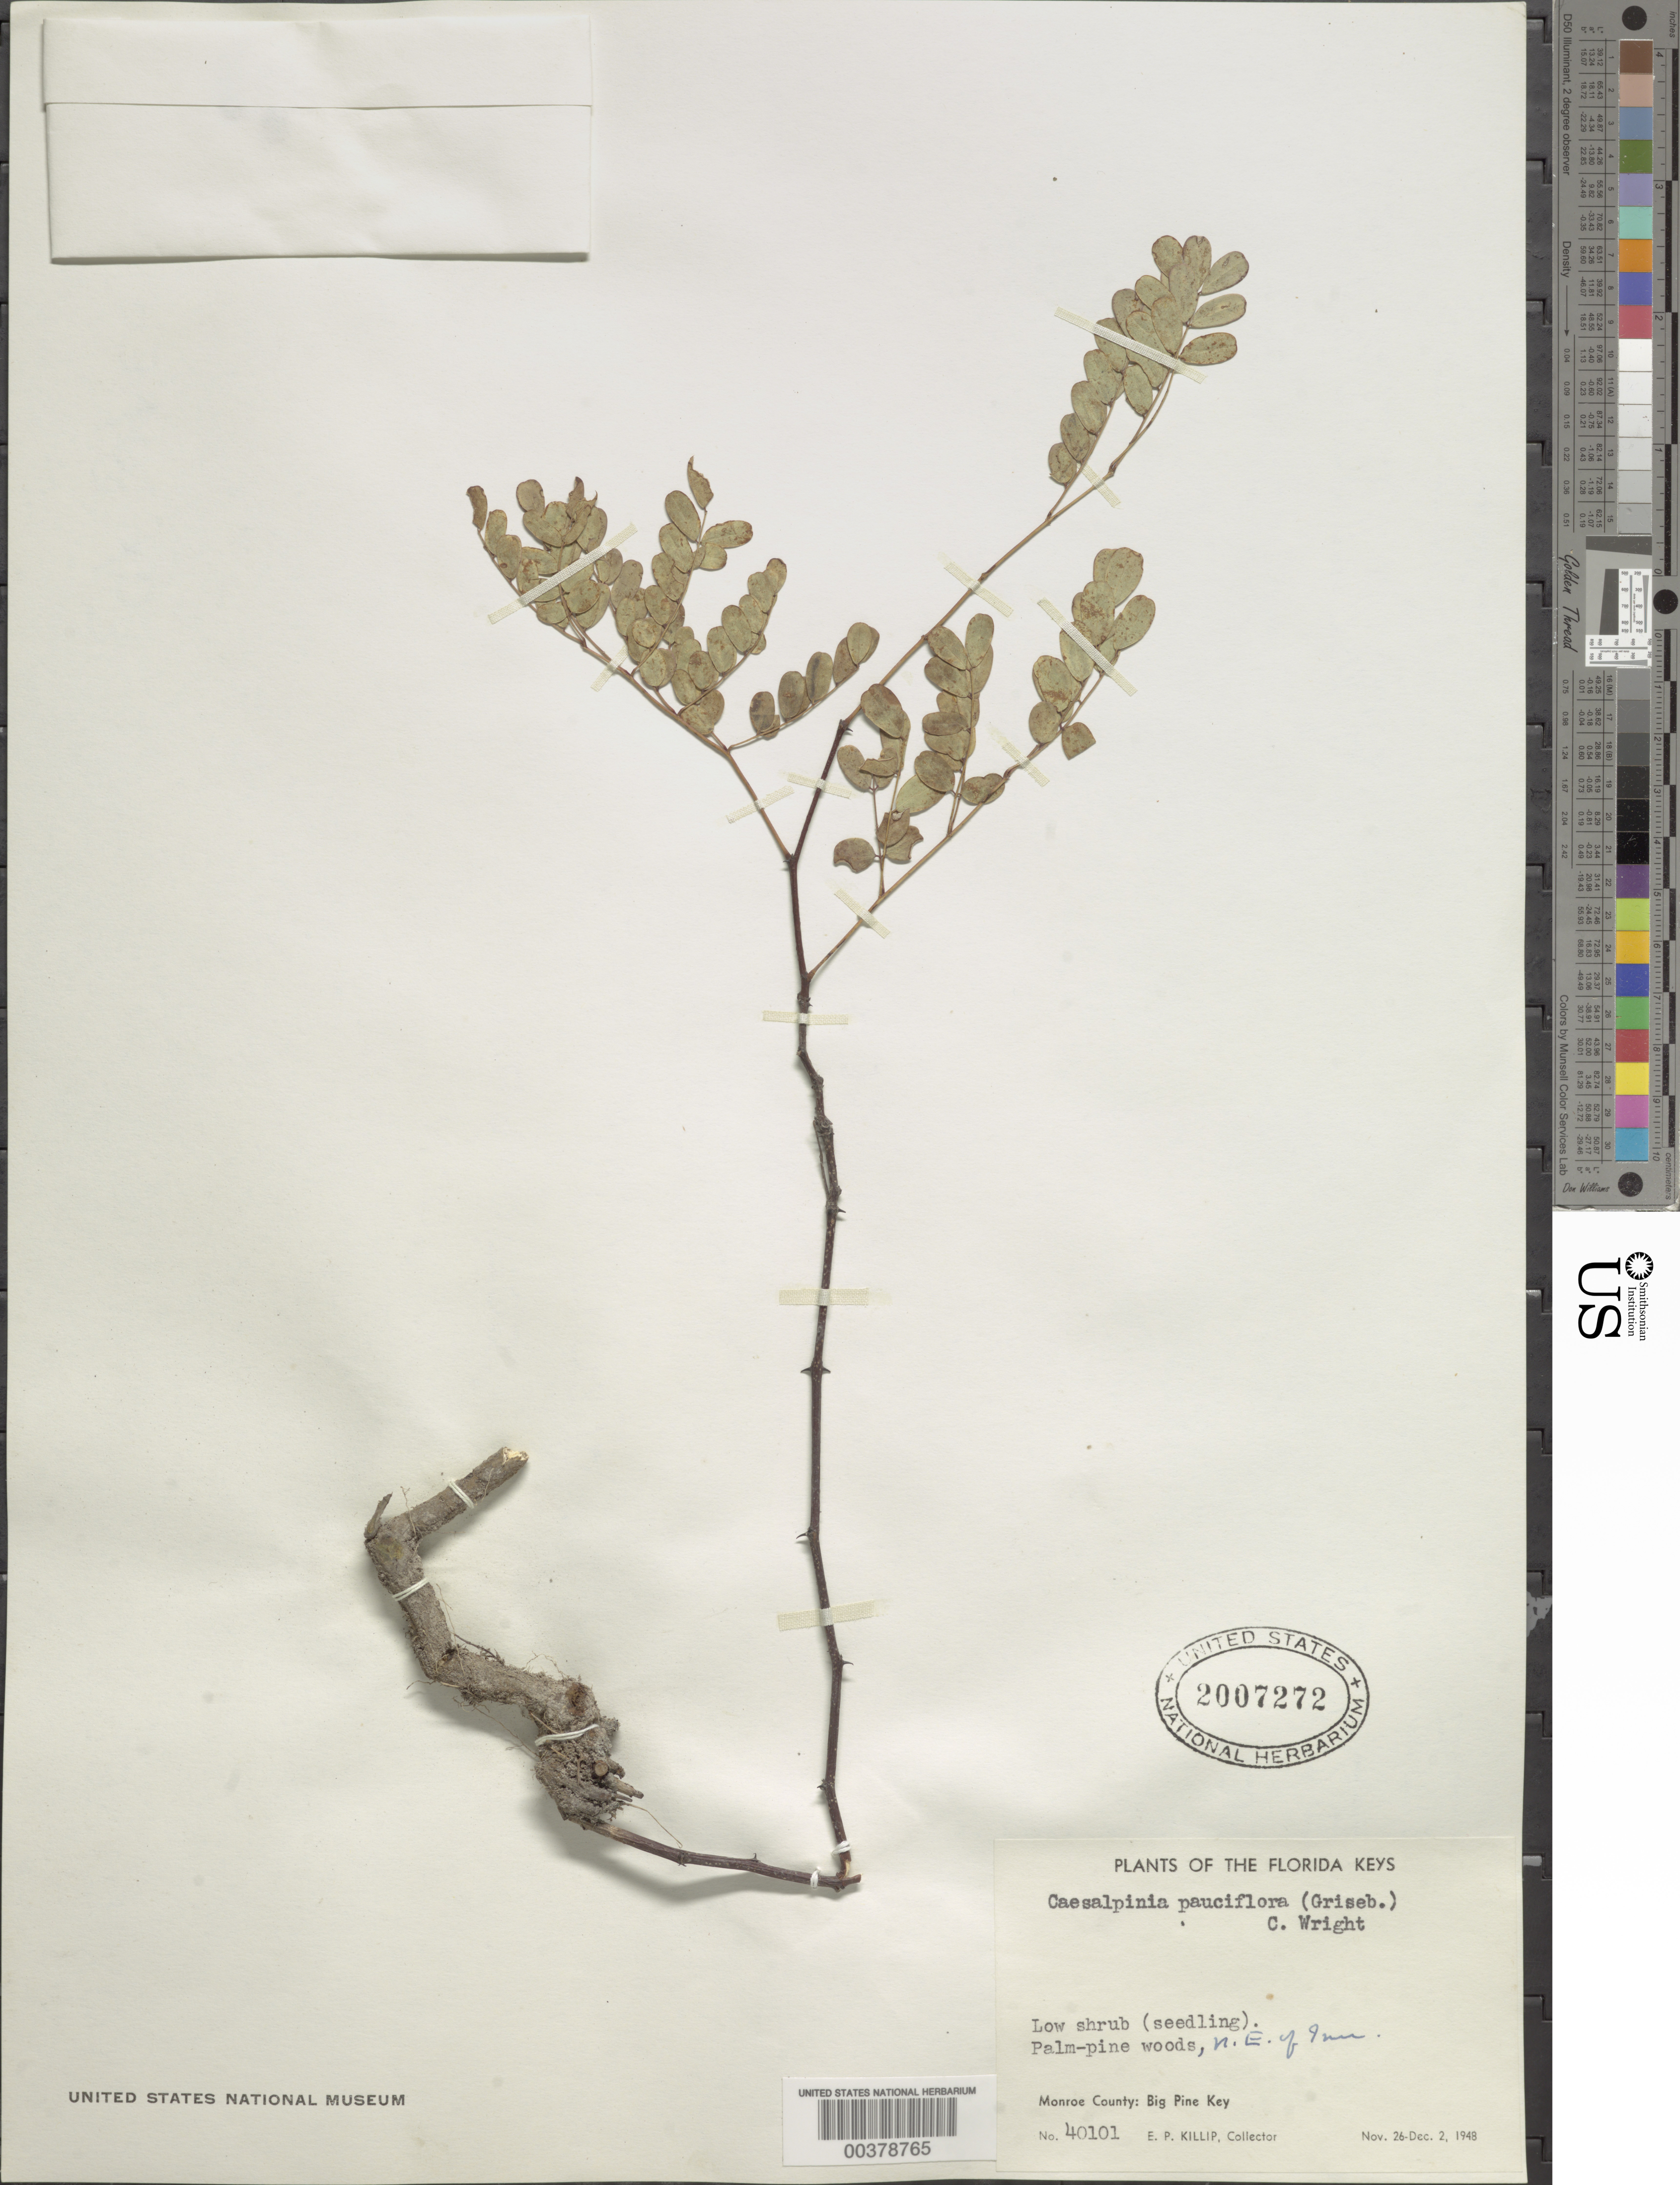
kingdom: Plantae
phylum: Tracheophyta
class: Magnoliopsida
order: Fabales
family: Fabaceae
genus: Denisophytum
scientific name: Denisophytum pauciflorum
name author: (Griseb.) Gagnon & G.P. Lewis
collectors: E. P. Killip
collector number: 40101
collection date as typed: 26 Nov 1948 to 02 Dec 1948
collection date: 1948-11-26/1948-12-02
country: United States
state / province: Florida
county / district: Monroe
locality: Big pine key, ne of inn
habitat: Pine-palm woods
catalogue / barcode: US 2007272